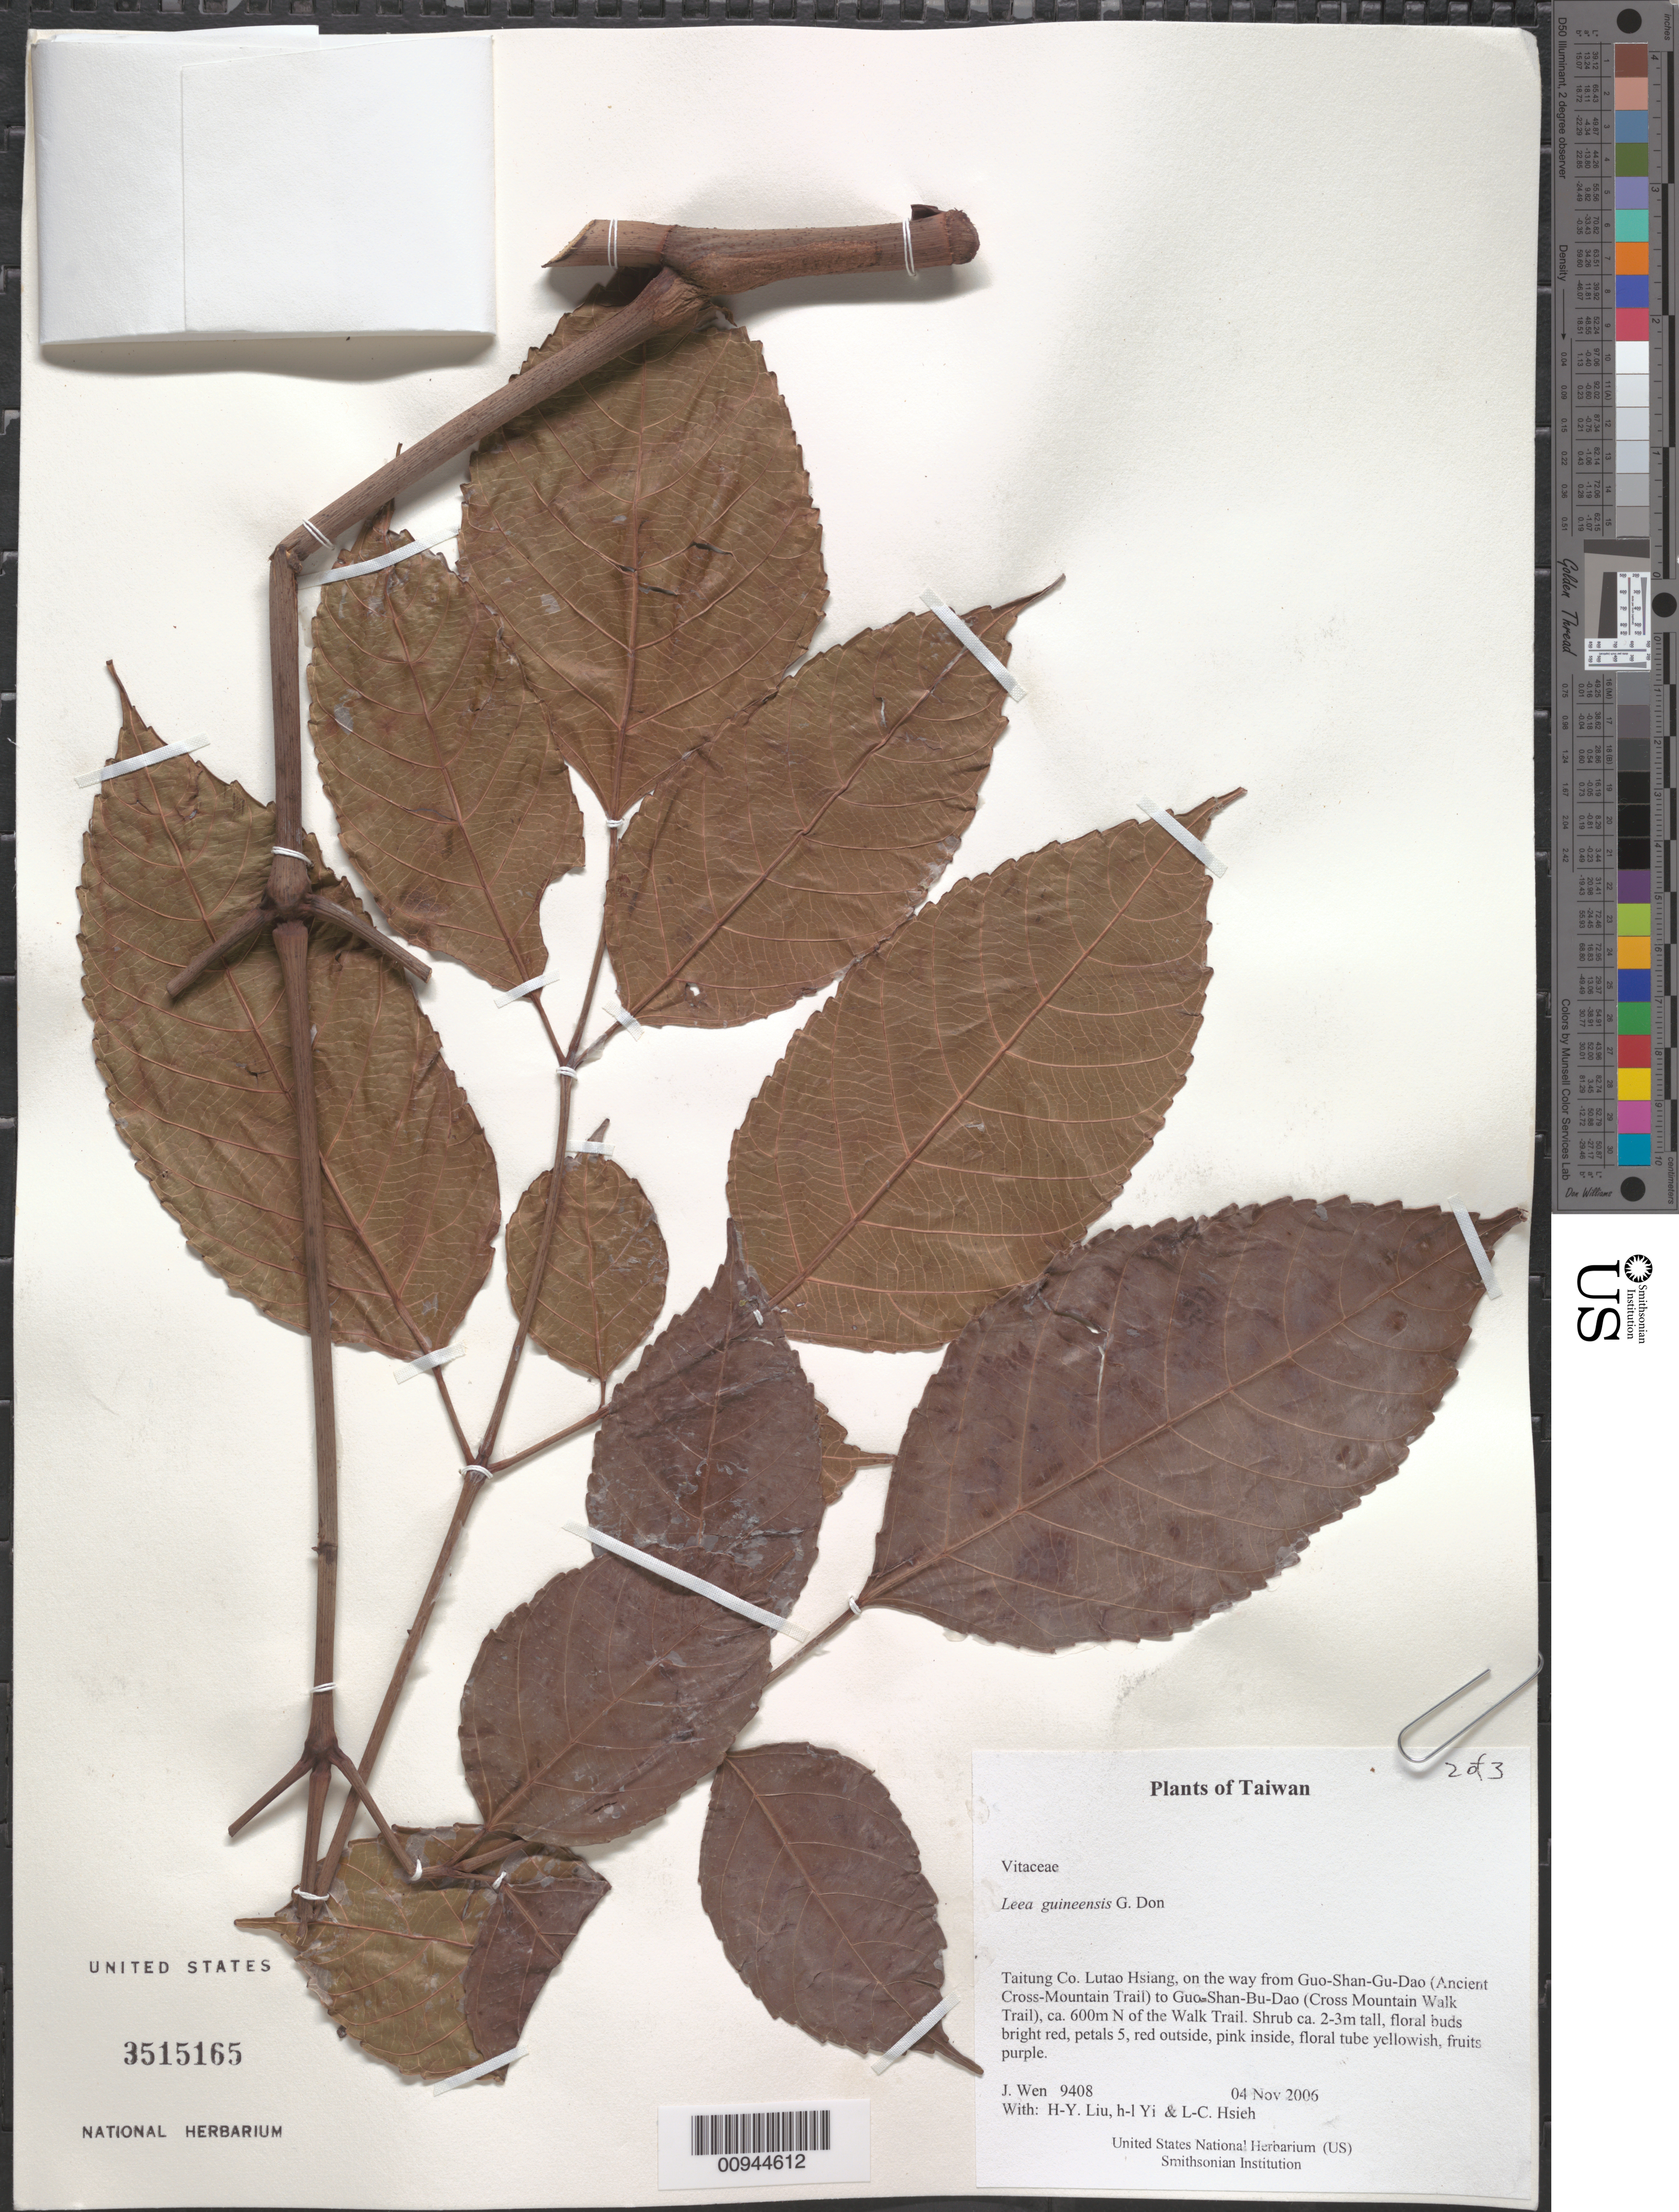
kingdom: Plantae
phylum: Tracheophyta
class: Magnoliopsida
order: Vitales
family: Vitaceae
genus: Leea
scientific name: Leea guineensis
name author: G. Don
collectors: J. Wen, H. Liu & L. Hsieh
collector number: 9408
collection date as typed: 04 Nov 2006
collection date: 2006-11-04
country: Taiwan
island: Taiwan [Formosa]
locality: Lutao Hsiang, on the way from Guo-Shan-Gu-Dao (Ancient Cross-Mountain Trail) to Guo-Shan-Bu-Dao (Cross Mountain Walk Trail), ca. 600m N of the Walk Trail.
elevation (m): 600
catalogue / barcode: US 3515165